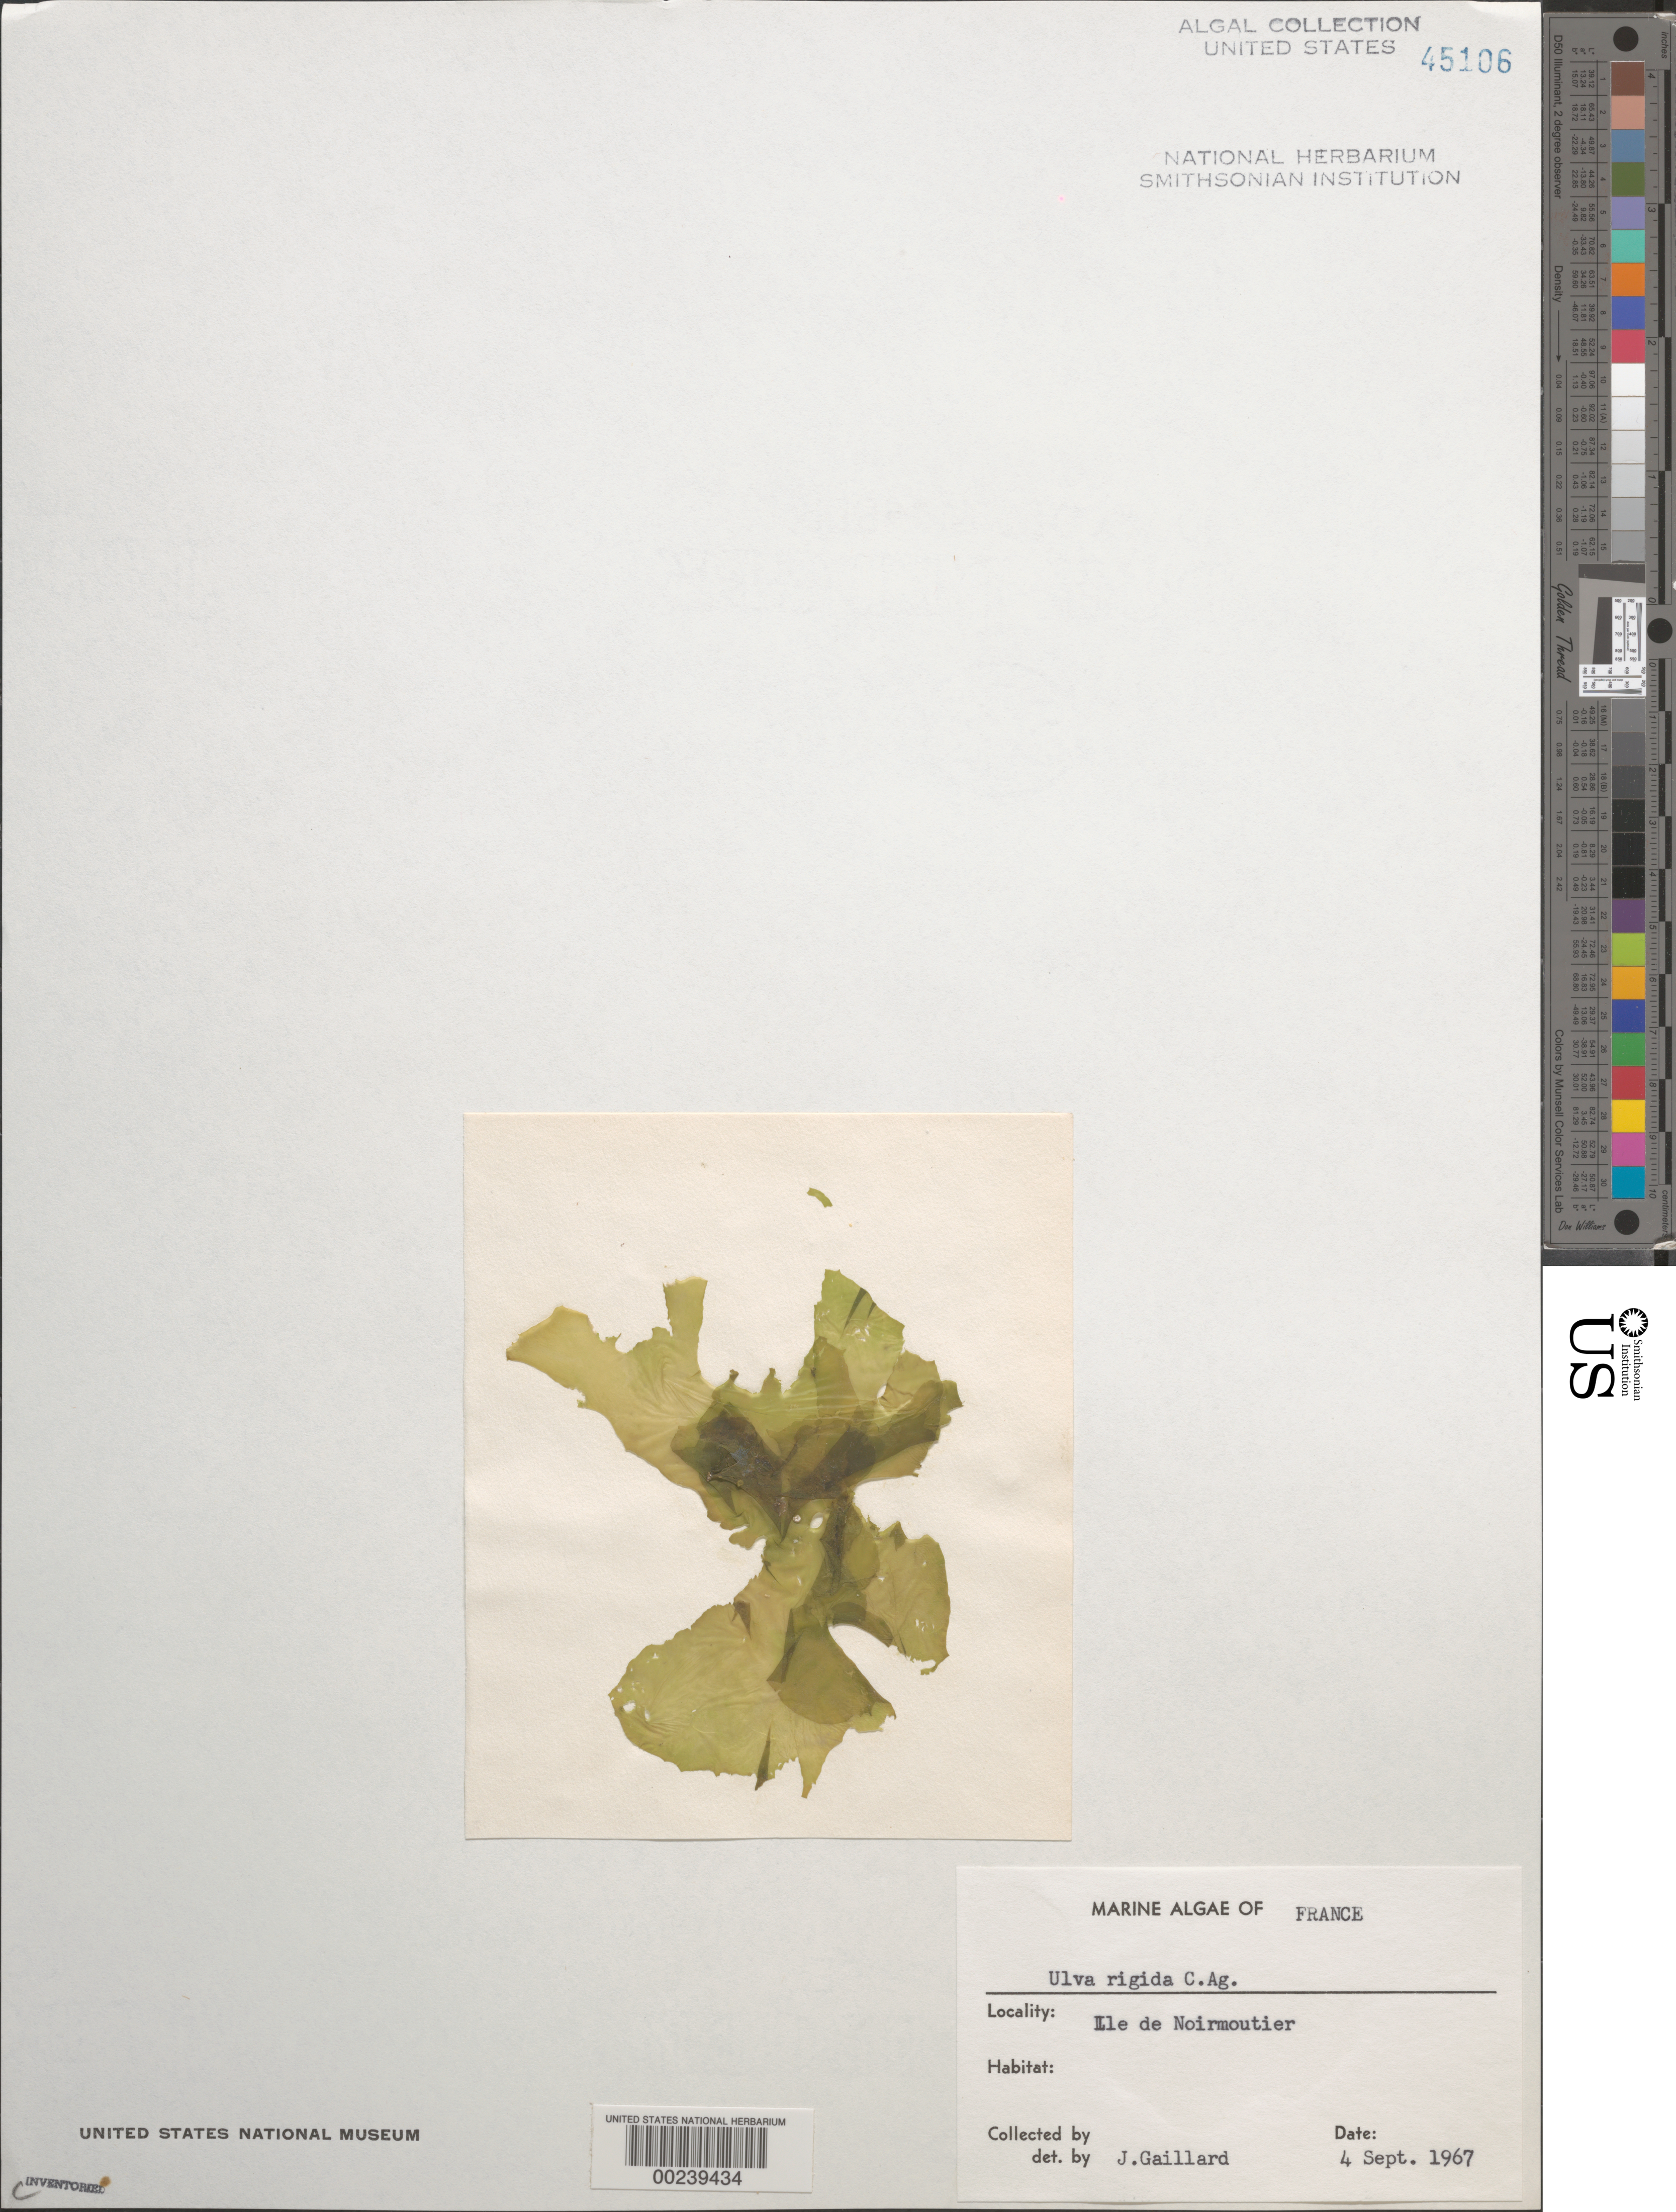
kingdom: Plantae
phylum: Chlorophyta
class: Ulvophyceae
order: Ulvales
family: Ulvaceae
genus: Ulva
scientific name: Ulva rigida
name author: C. Agardh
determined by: Gaillard, J.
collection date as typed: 04 Sep 1967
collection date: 1967-09-04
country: France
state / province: Pays de la Loíre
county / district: Vendée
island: Ile de Noirmoutier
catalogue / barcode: US 45106